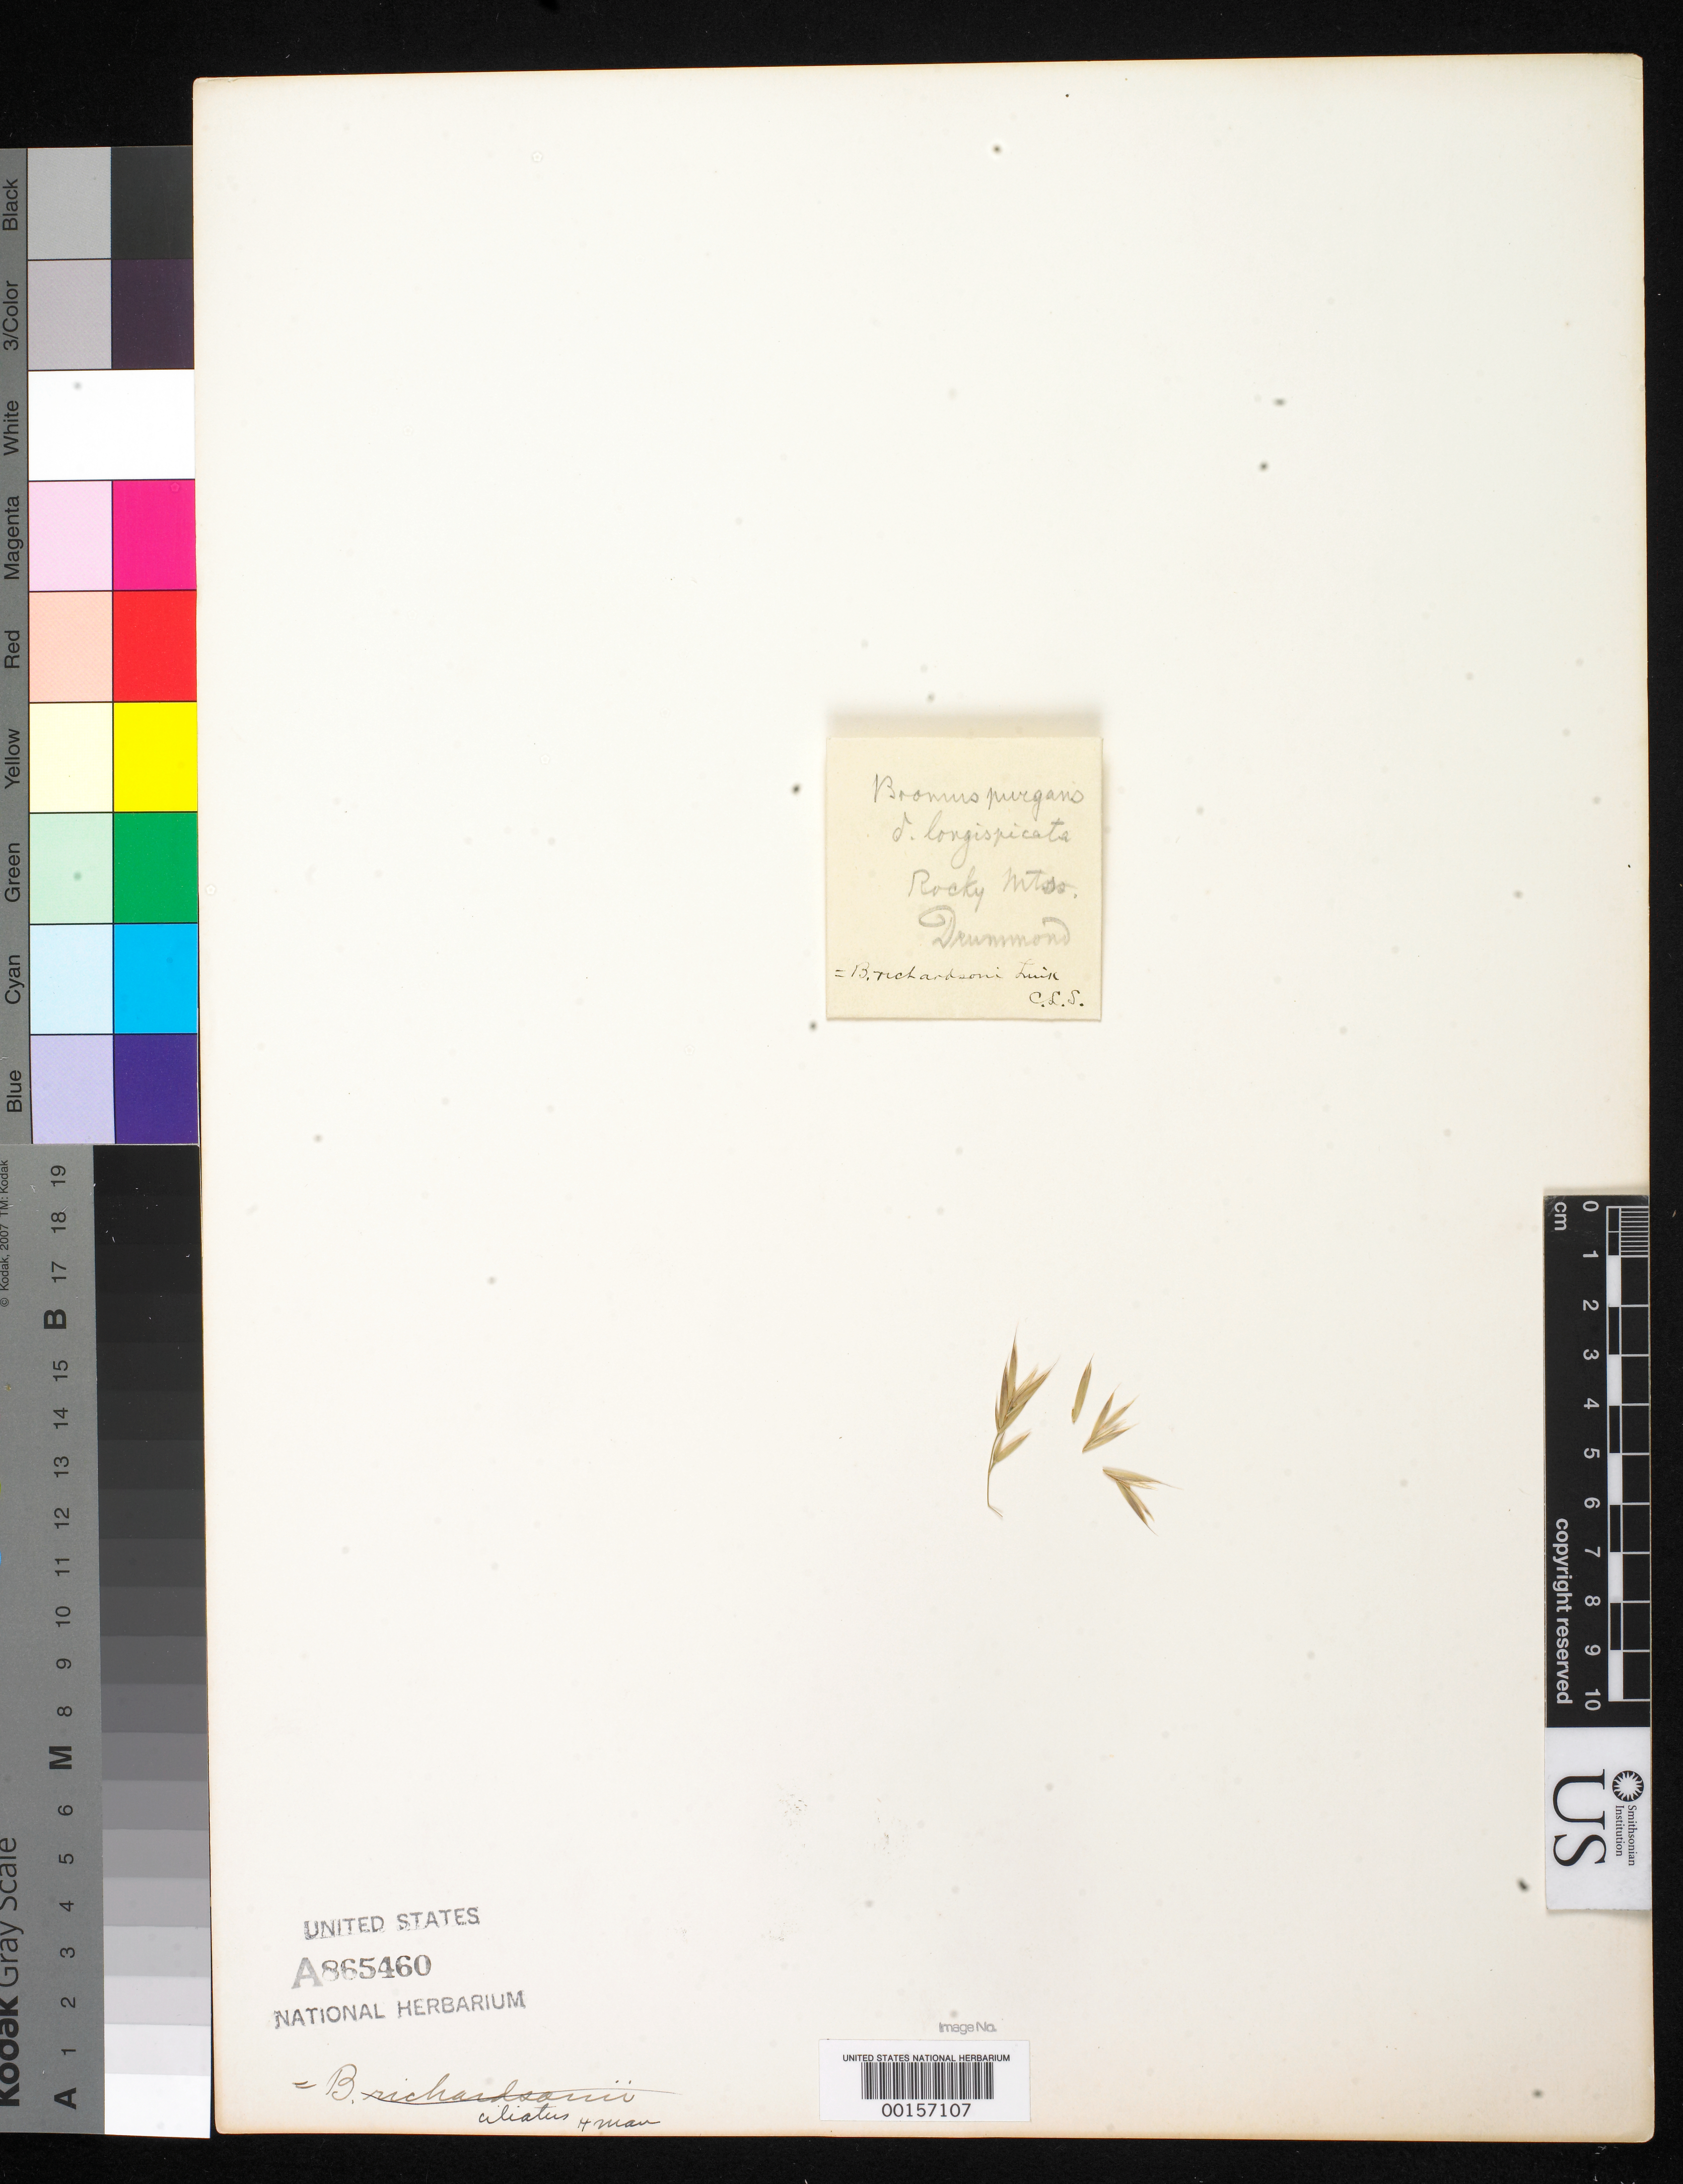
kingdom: Plantae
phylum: Tracheophyta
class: Liliopsida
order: Poales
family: Poaceae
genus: Bromus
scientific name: Bromus purgans var. longispicata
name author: Hack. in Hook. f.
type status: Type Fragment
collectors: T. Drummond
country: Canada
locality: Rocky Mountains.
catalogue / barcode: US 865460A